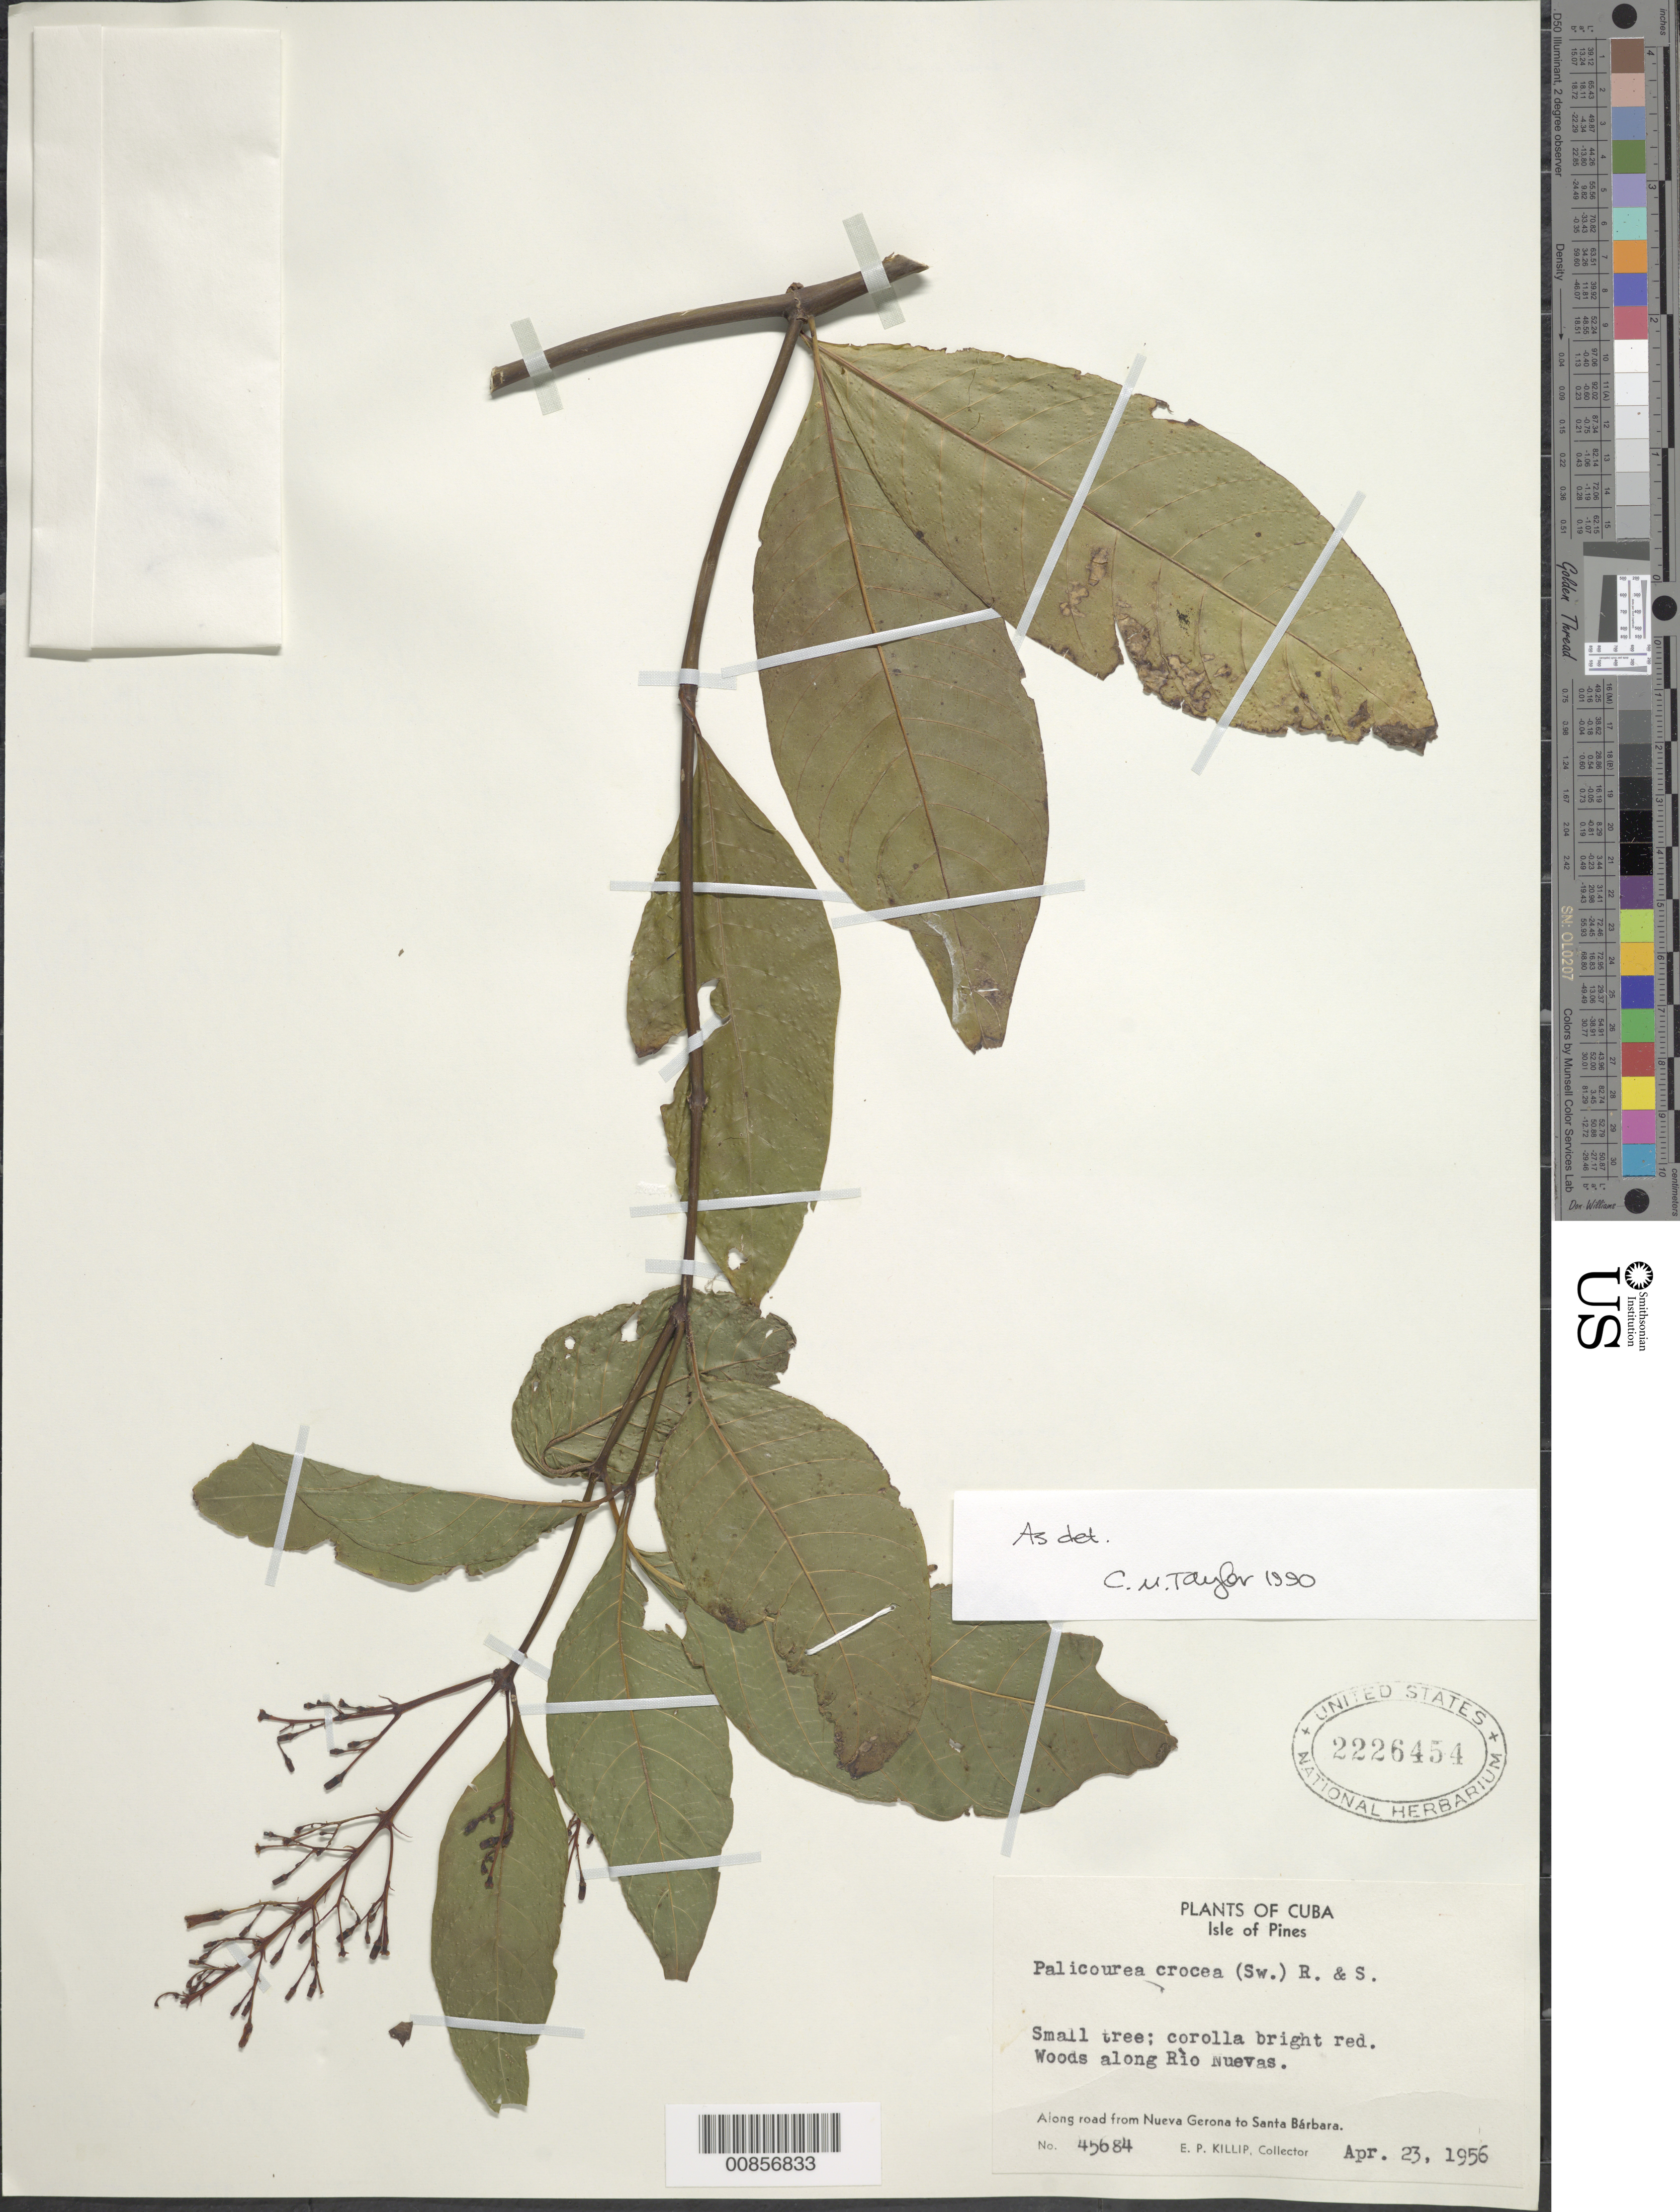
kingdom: Plantae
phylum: Tracheophyta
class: Magnoliopsida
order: Gentianales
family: Rubiaceae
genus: Palicourea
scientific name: Palicourea crocea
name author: (Sw.) Schult.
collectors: E. P. Killip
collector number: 45684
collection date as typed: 23 Apr 1956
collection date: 1956-04-23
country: Cuba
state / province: Isla de La Juventud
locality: Along road from Nueva Gerona to Santa Bárbara. Along Río Nuevas.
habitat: Woods along river, near road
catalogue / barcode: US 2226454